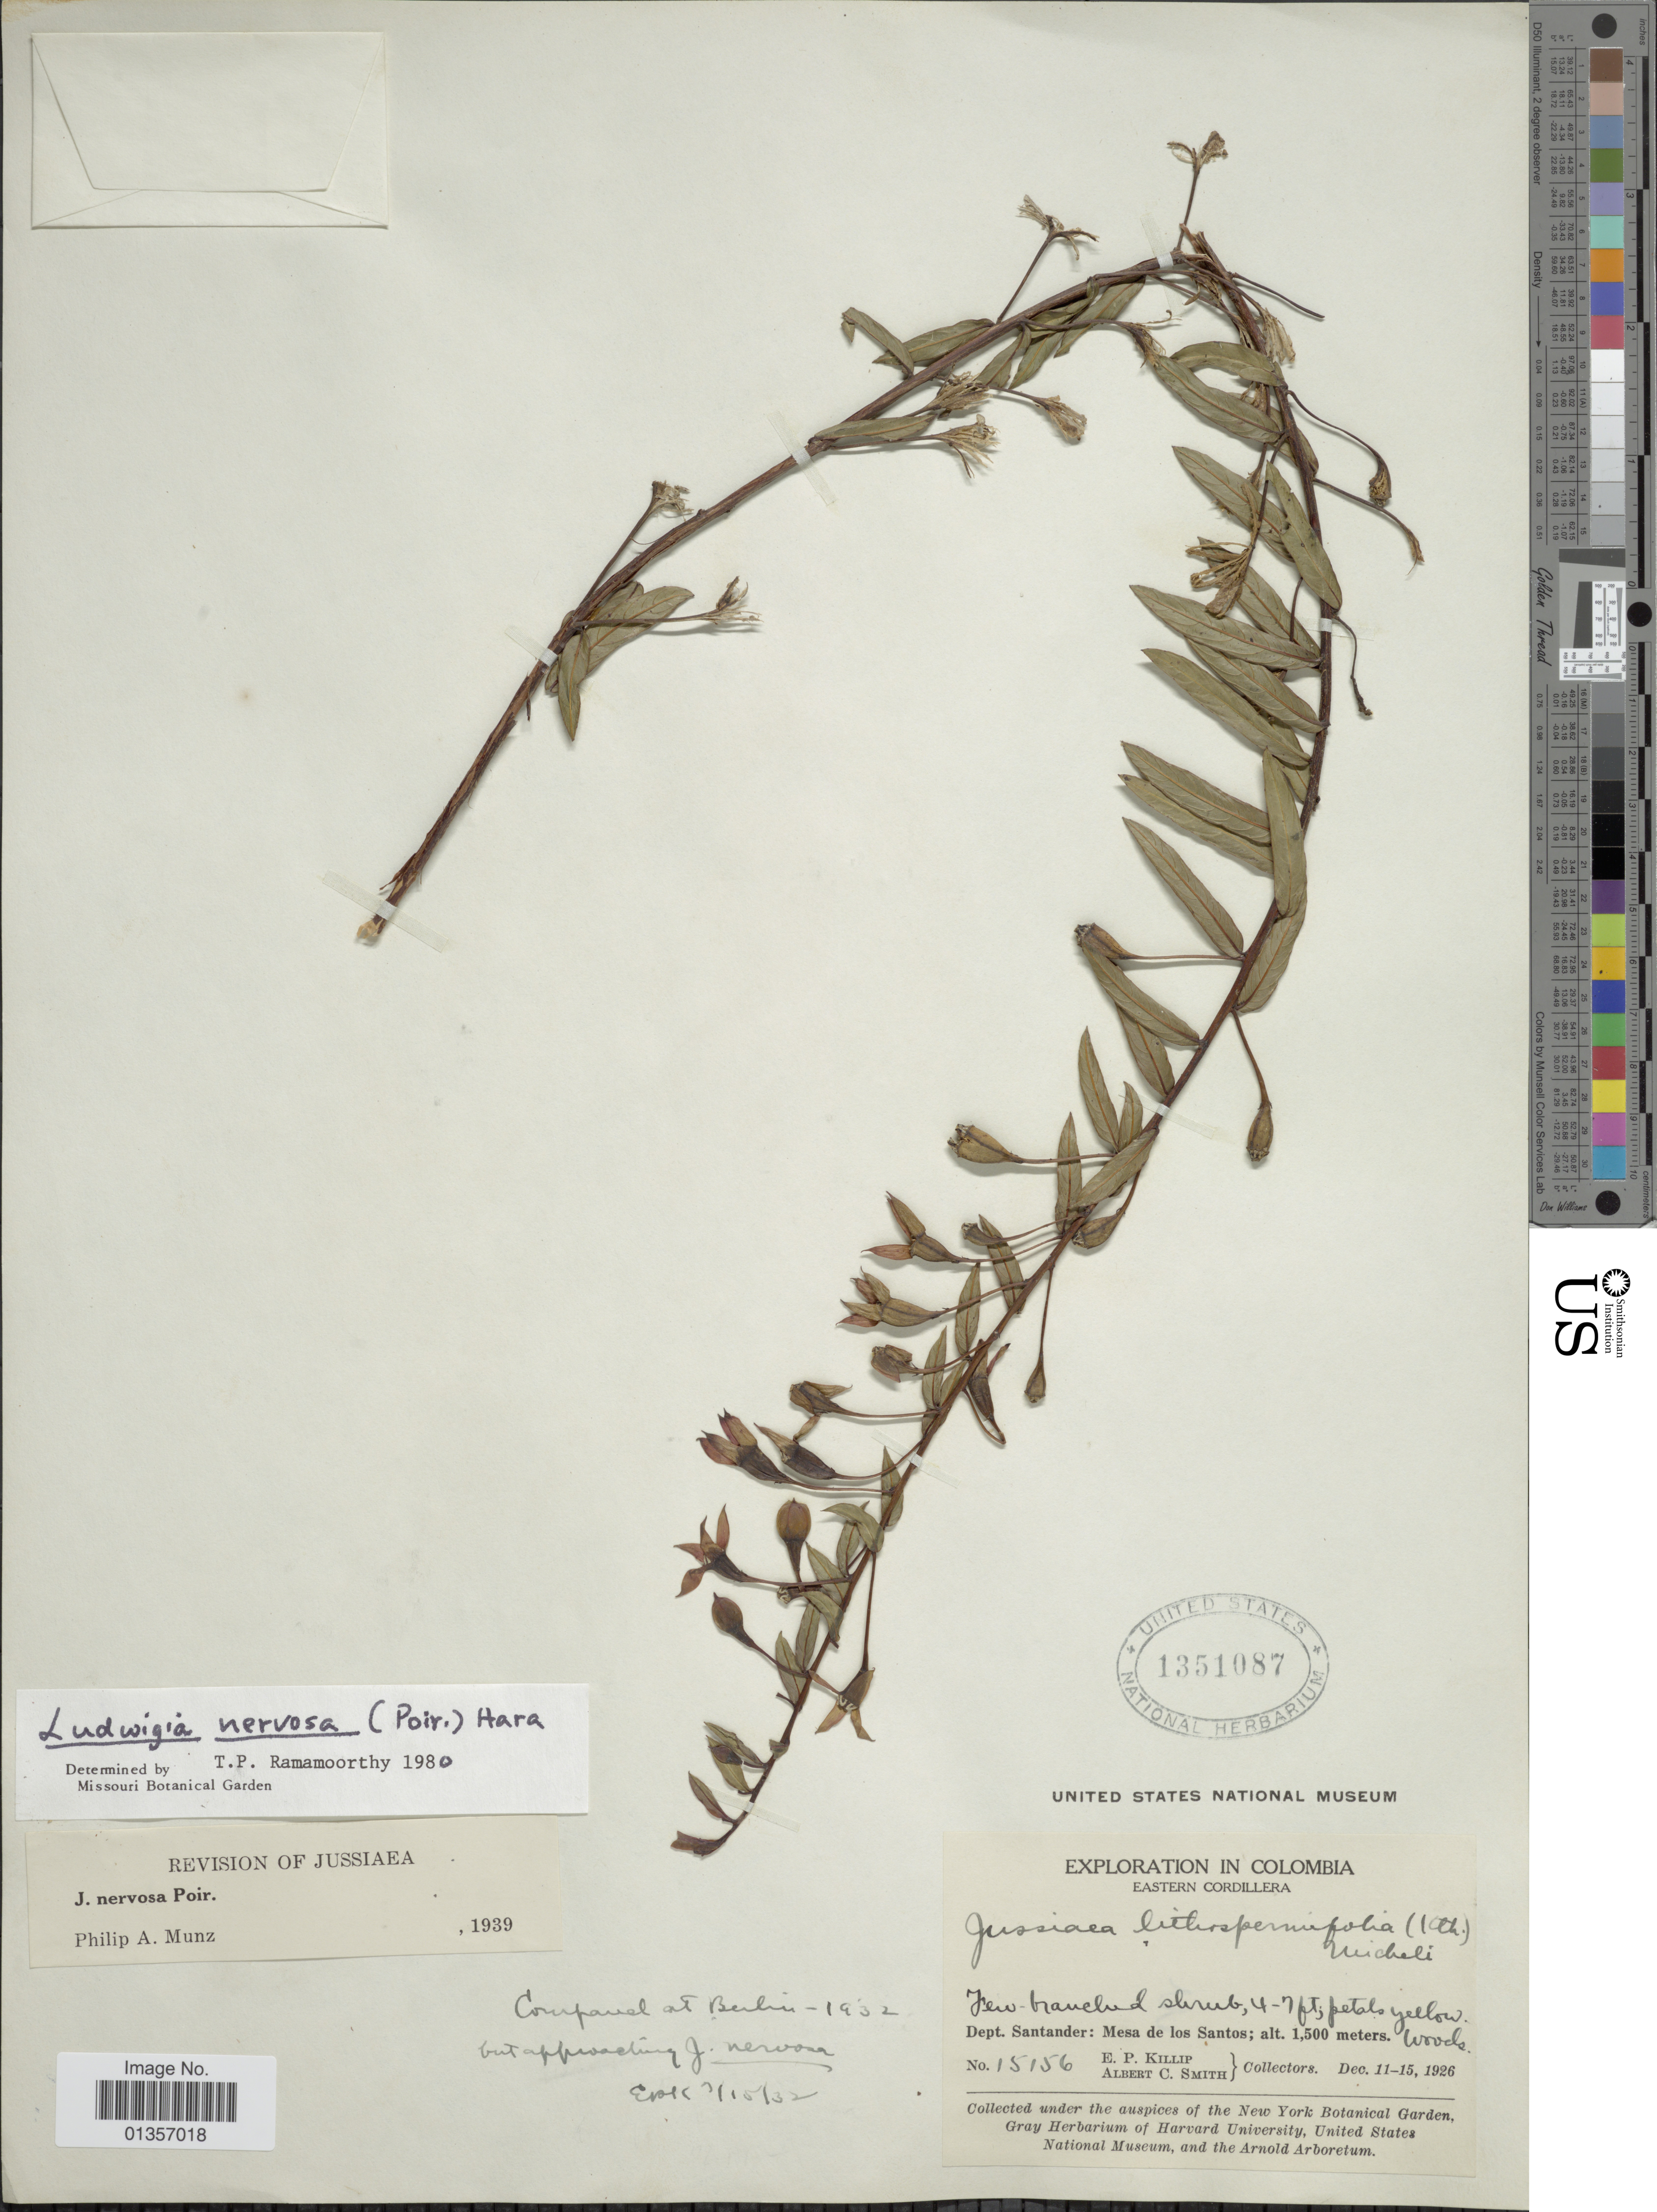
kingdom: Plantae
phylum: Tracheophyta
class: Magnoliopsida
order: Myrtales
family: Onagraceae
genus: Ludwigia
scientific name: Ludwigia nervosa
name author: (Poir.) H. Hara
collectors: E. P. Killip & A. C. Smith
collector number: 15156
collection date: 1926-12-11/1926-12-15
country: Colombia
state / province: Santander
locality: Eastern Cordillera, Mesa de los Santos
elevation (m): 1500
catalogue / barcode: US 1351087